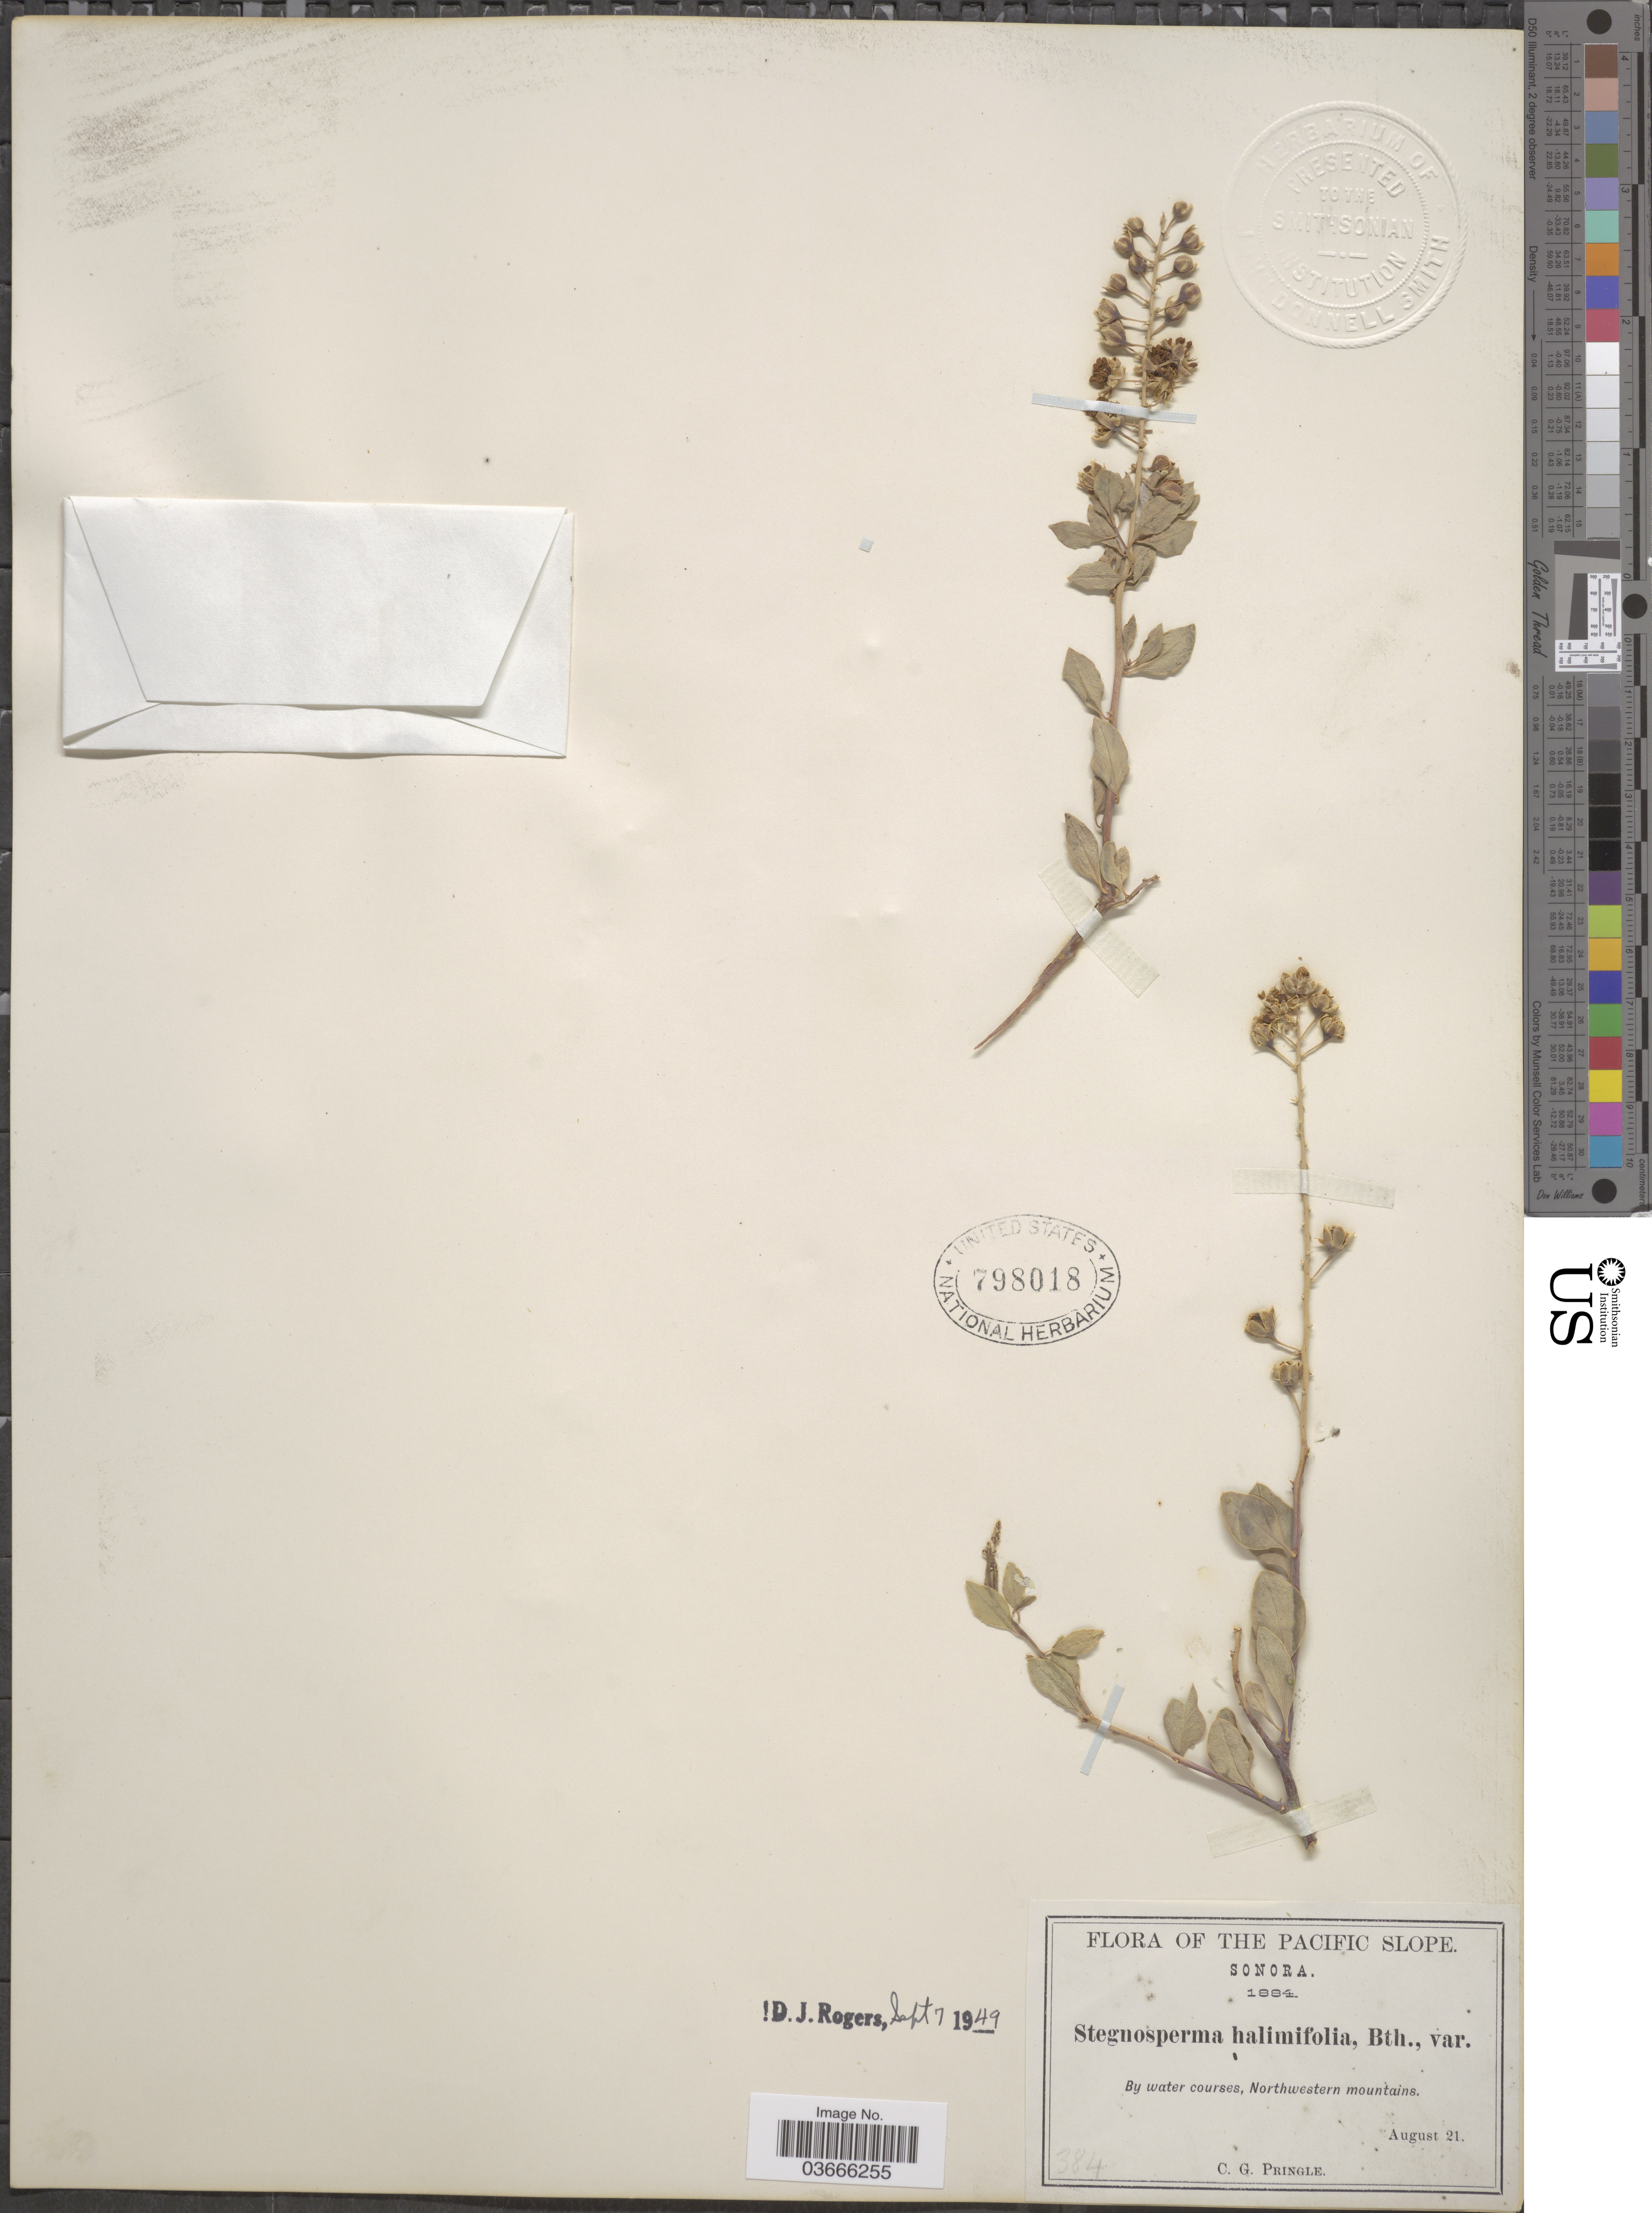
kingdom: Plantae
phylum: Tracheophyta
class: Magnoliopsida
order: Caryophyllales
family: Stegnospermataceae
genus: Stegnosperma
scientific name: Stegnosperma halimifolium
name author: Benth.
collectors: C. G. Pringle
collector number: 384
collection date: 1884-08-21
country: Mexico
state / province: Sonora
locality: The Pacific Slope. Northwestern mountains.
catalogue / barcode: US 798018